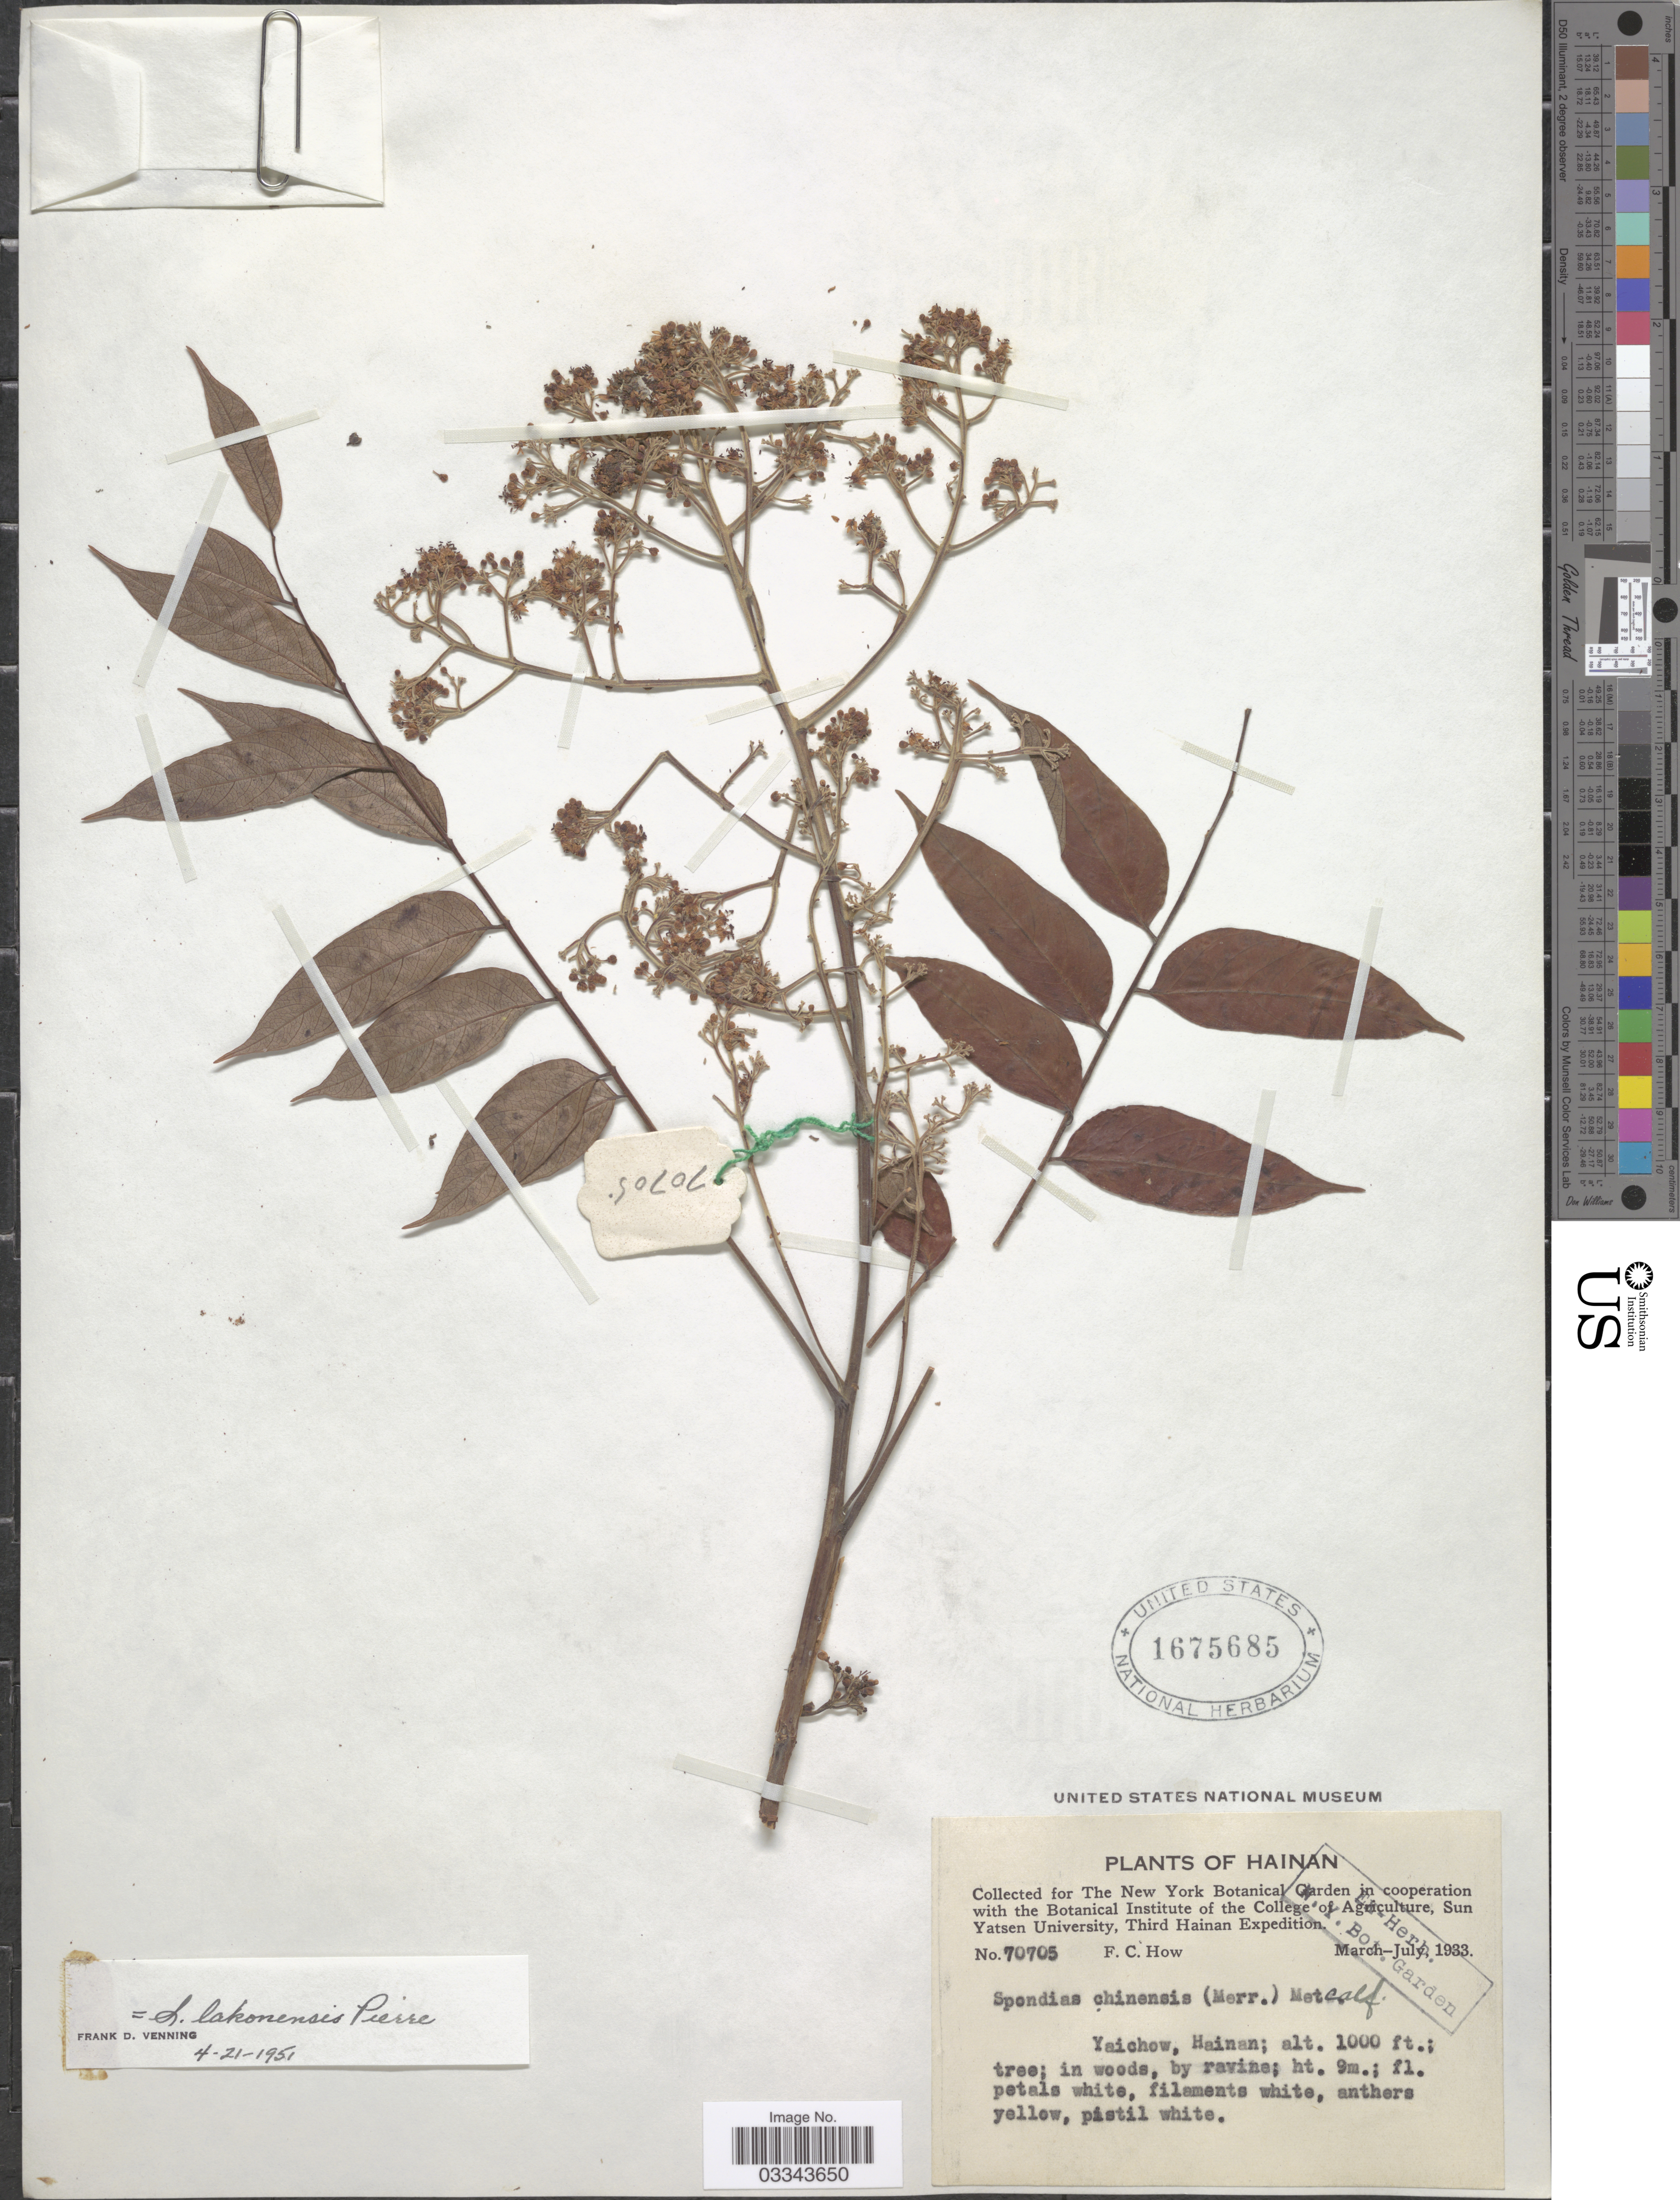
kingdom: Plantae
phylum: Tracheophyta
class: Magnoliopsida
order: Sapindales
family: Anacardiaceae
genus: Allospondias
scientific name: Allospondias lakonensis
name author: (Pierre) Stapf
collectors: F. C. How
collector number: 70705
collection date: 1933-03/1933-07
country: China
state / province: Hainan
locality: Yaichow.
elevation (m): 305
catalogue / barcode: US 1675685